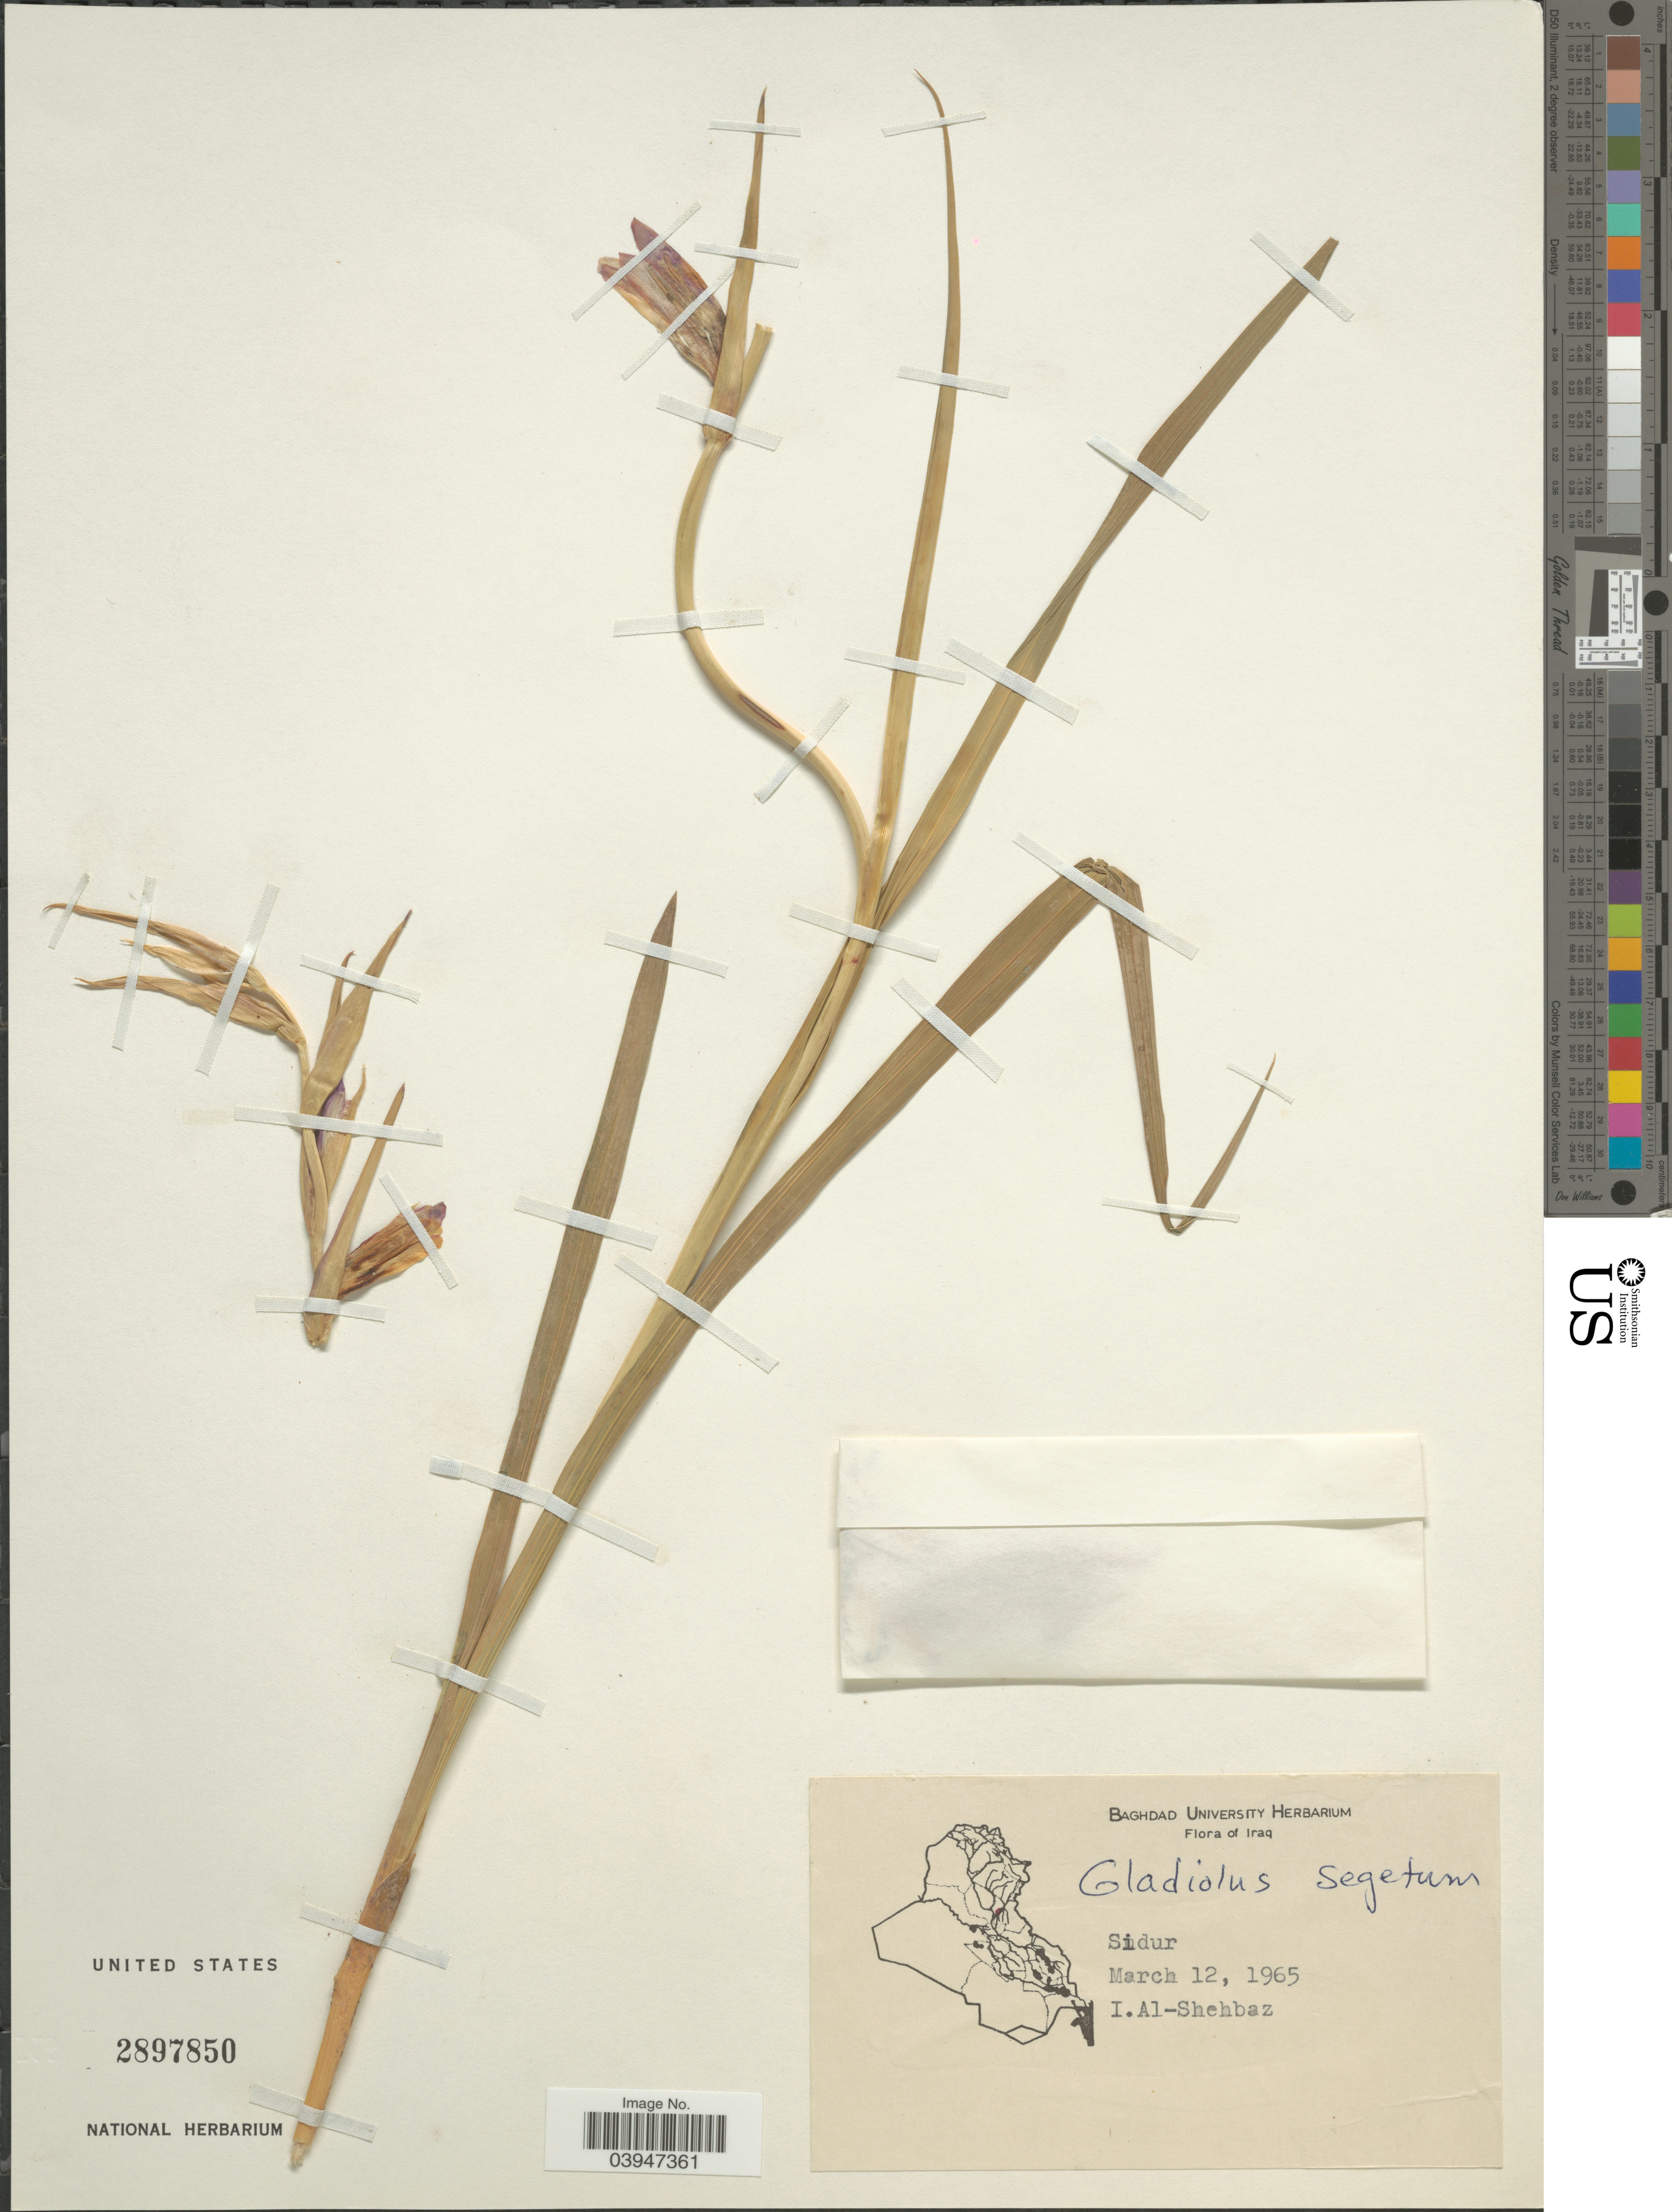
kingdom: Plantae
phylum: Tracheophyta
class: Liliopsida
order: Asparagales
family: Iridaceae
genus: Gladiolus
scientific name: Gladiolus italicus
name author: Mill.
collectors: I. Al-Shehbaz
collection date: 1965-03-12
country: Iraq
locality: Sidur.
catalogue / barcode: US 2897850